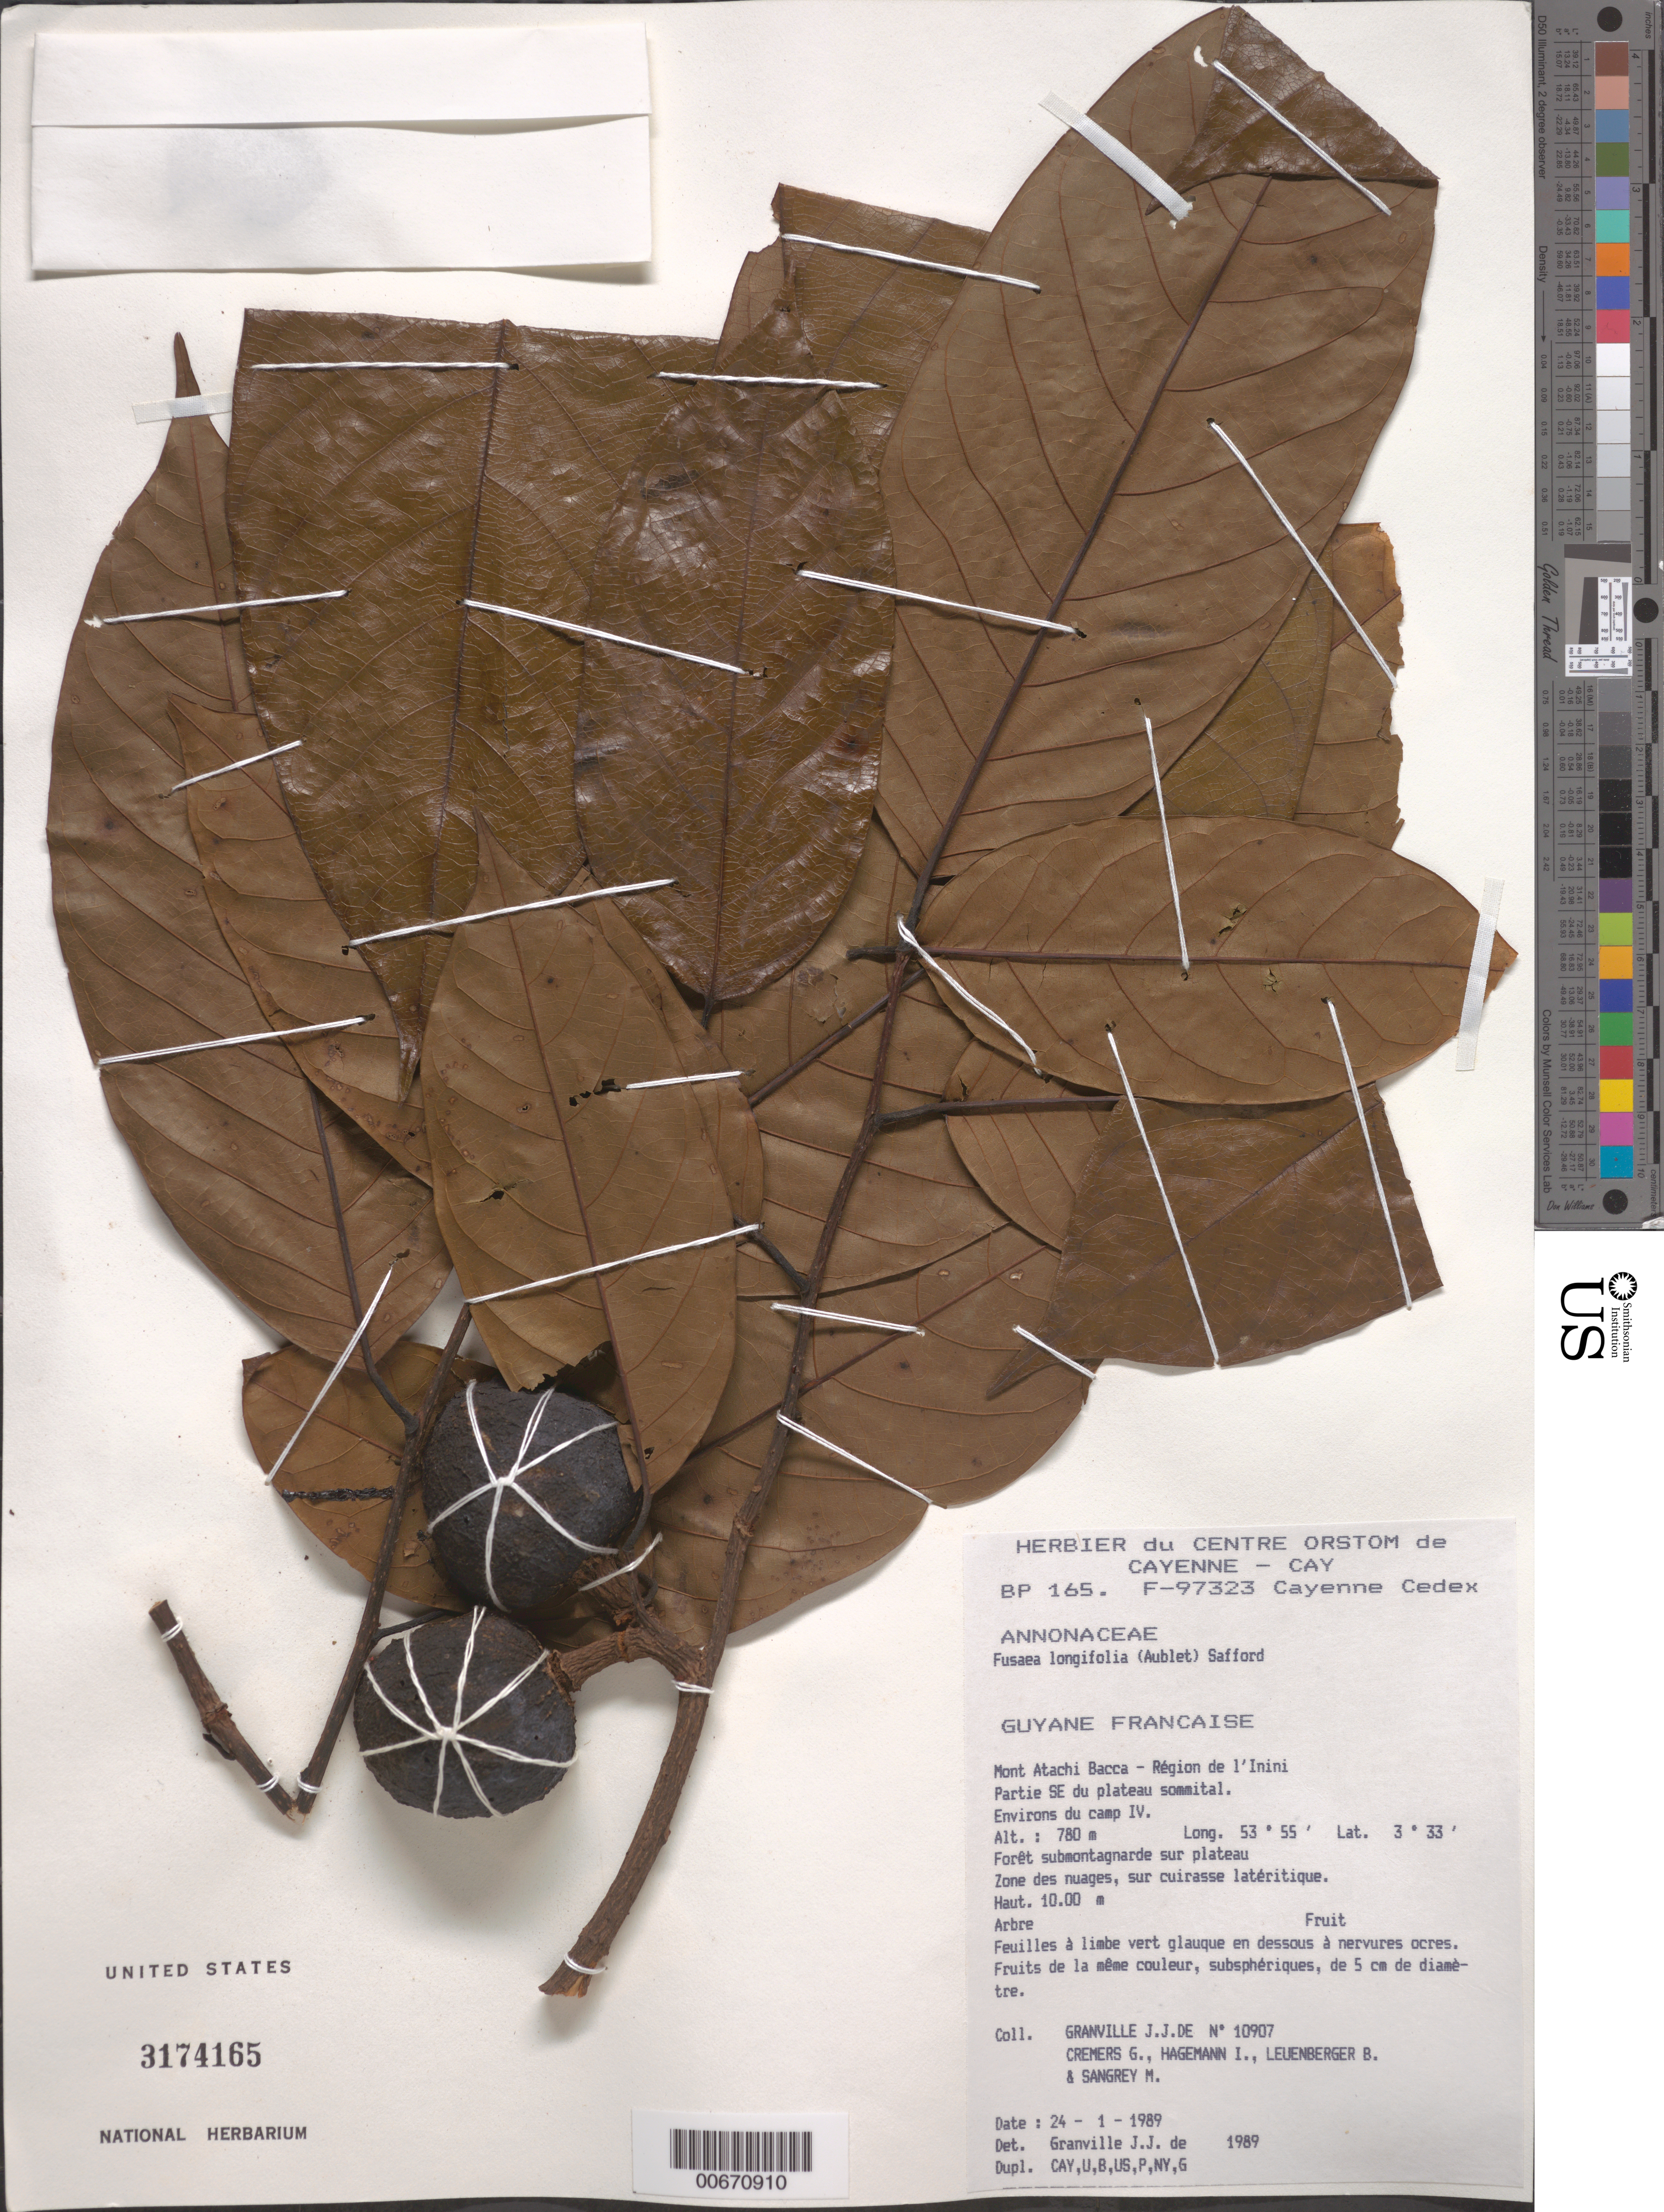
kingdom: Plantae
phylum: Tracheophyta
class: Magnoliopsida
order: Magnoliales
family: Annonaceae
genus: Fusaea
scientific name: Fusaea longifolia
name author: (Aubl.) Saff.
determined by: Granville, J. J. de, (CAY), Institut de Recherche pour le Developpement (IRD) (FRENCH GUIANA)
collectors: J.-J. de Granville, G. Cremers, J. Hagemann, B. E. Leuenberger & M. S. Sangrey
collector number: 10907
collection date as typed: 24-Jan-89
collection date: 1989-01-24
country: French Guiana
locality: Mont Atachi Bacca, région de l'Inini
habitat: Forêt submontagnarde sur plateau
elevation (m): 780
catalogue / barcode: US 3174165